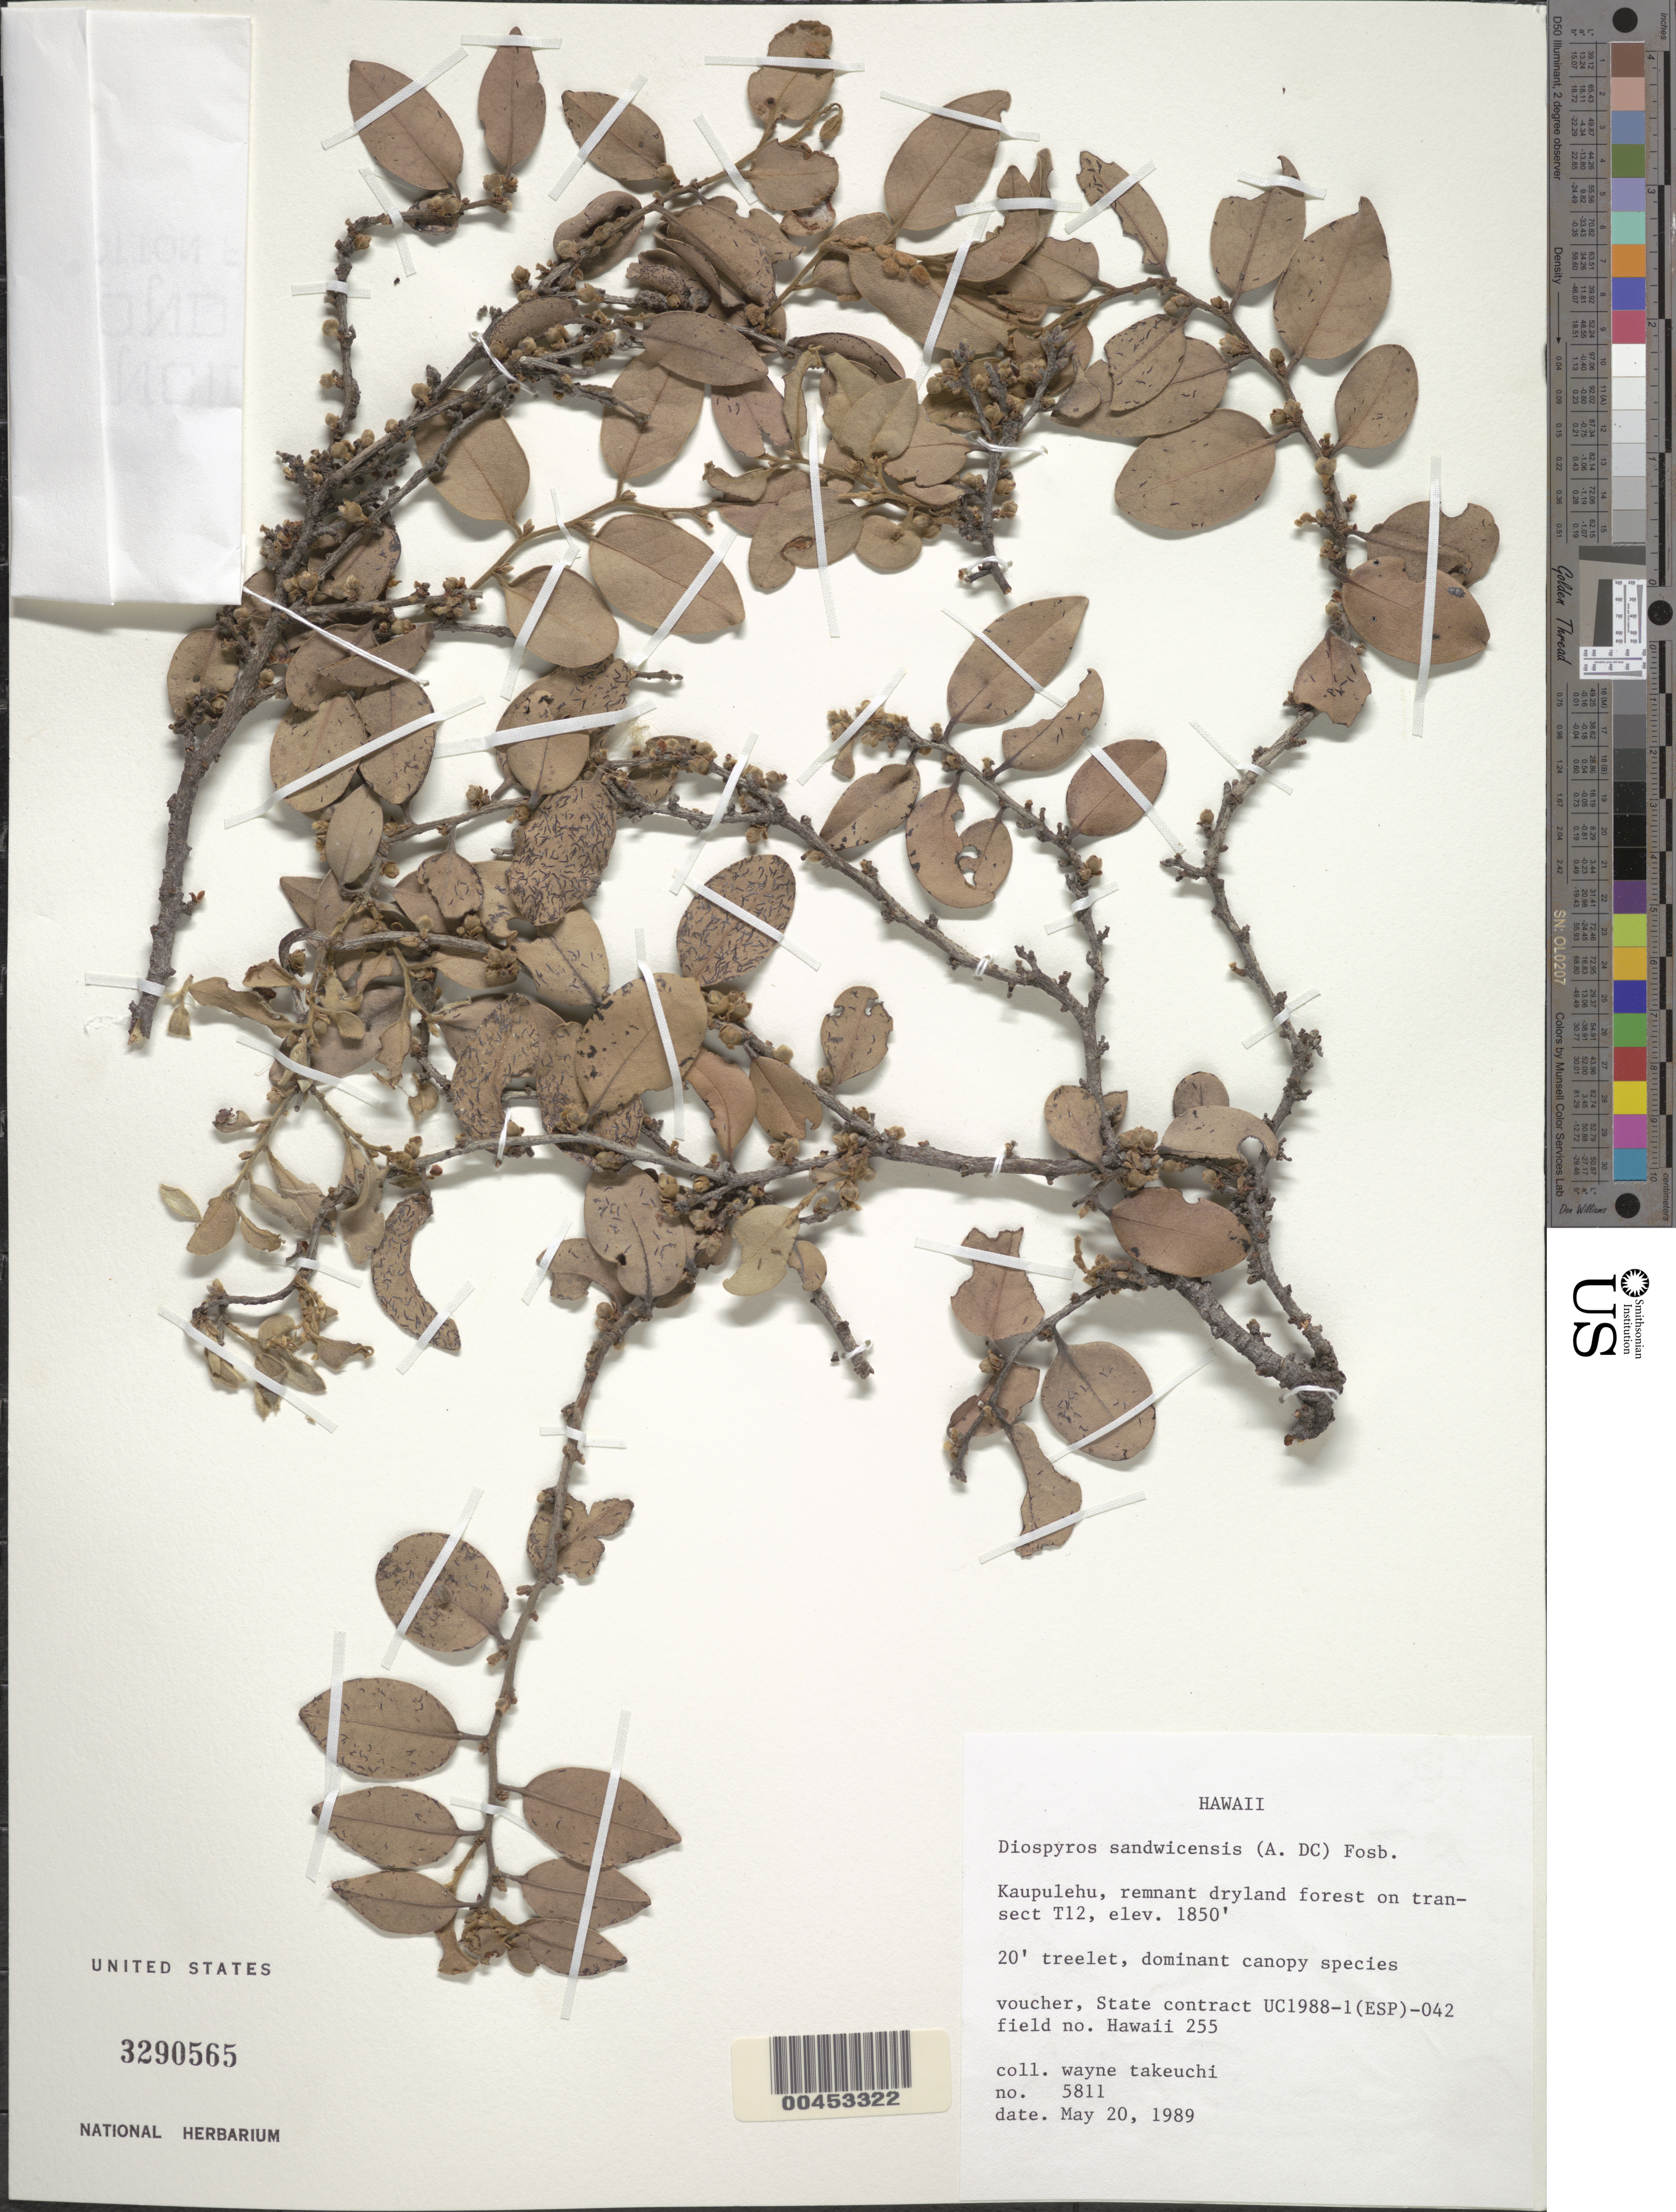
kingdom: Plantae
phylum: Tracheophyta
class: Magnoliopsida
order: Ericales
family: Ebenaceae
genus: Diospyros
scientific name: Diospyros sandwicensis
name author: (A. DC.) Fosberg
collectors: W. N. Takeuchi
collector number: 5811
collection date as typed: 20 May 1989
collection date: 1989-05-20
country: United States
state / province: Hawaii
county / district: Hawaii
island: Hawaii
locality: Kaupulehu, on transect T12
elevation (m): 564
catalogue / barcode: US 3290565